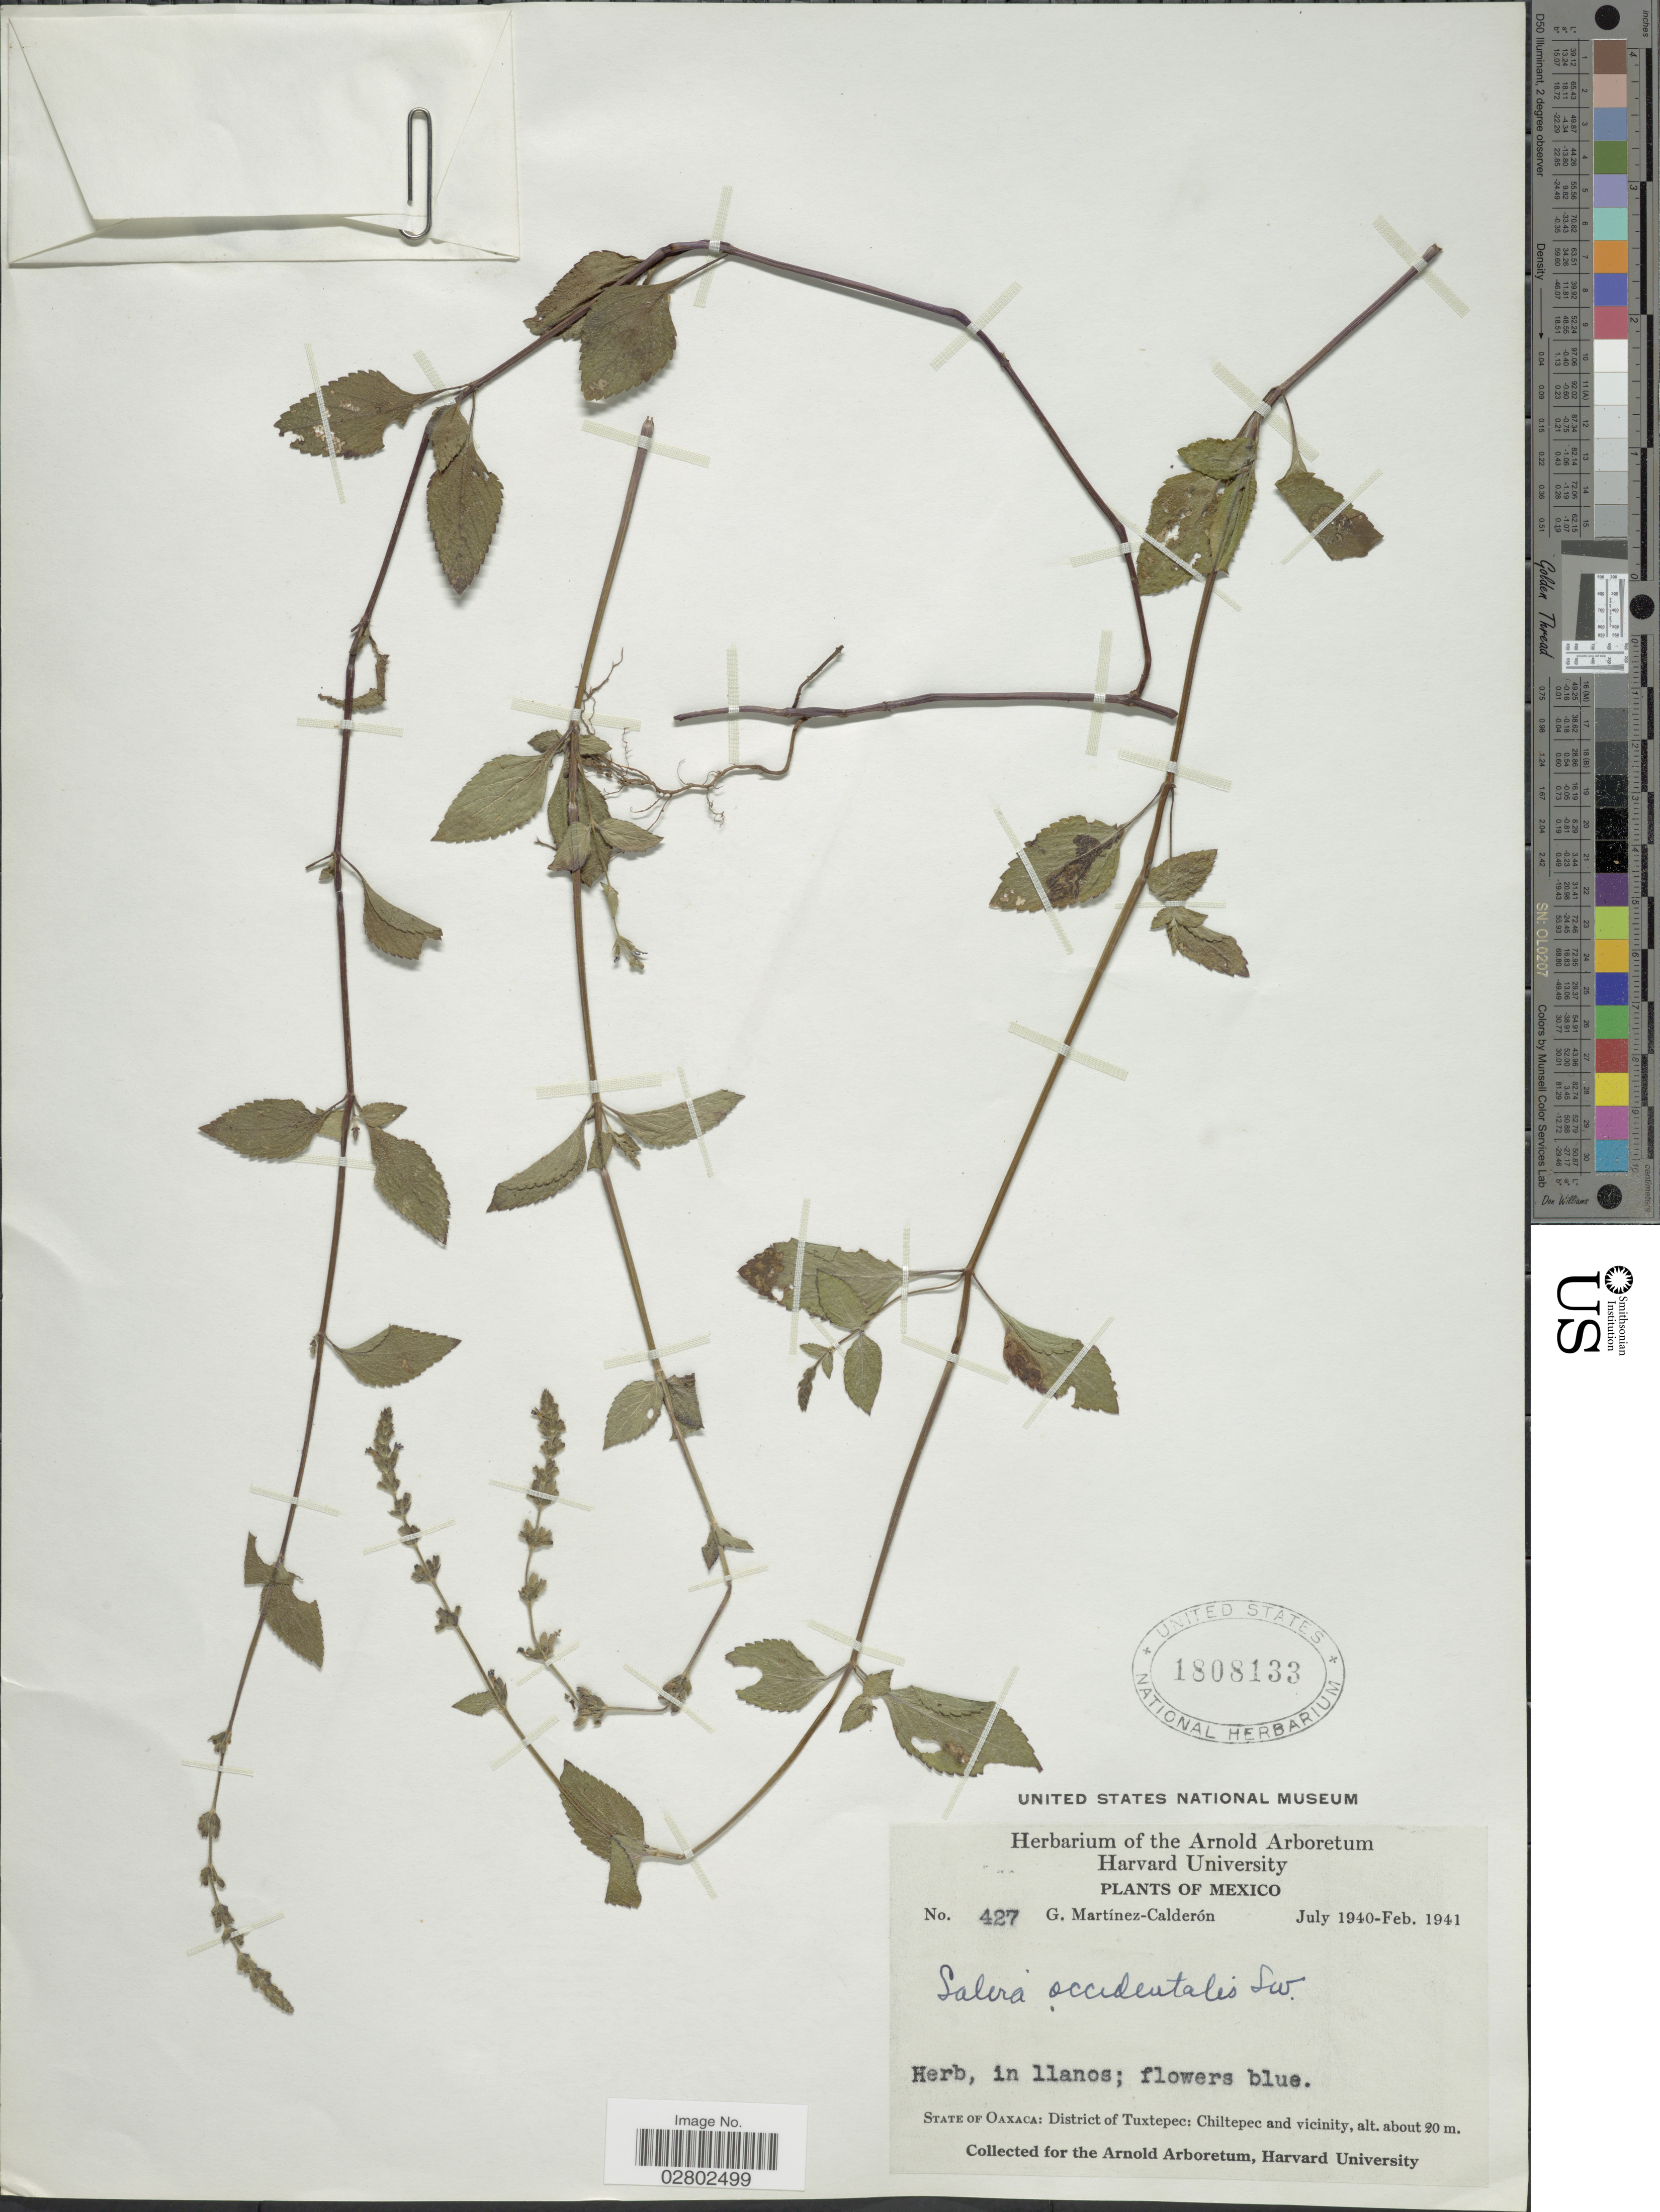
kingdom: Plantae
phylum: Tracheophyta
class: Magnoliopsida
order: Lamiales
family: Lamiaceae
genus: Salvia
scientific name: Salvia occidentalis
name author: Sw.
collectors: G. Martínez Calderón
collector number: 427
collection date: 1940-07/1941-02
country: Mexico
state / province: Oaxaca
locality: District of Tuxtepec: Chiltepec and vicinity.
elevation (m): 20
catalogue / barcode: US 1808133